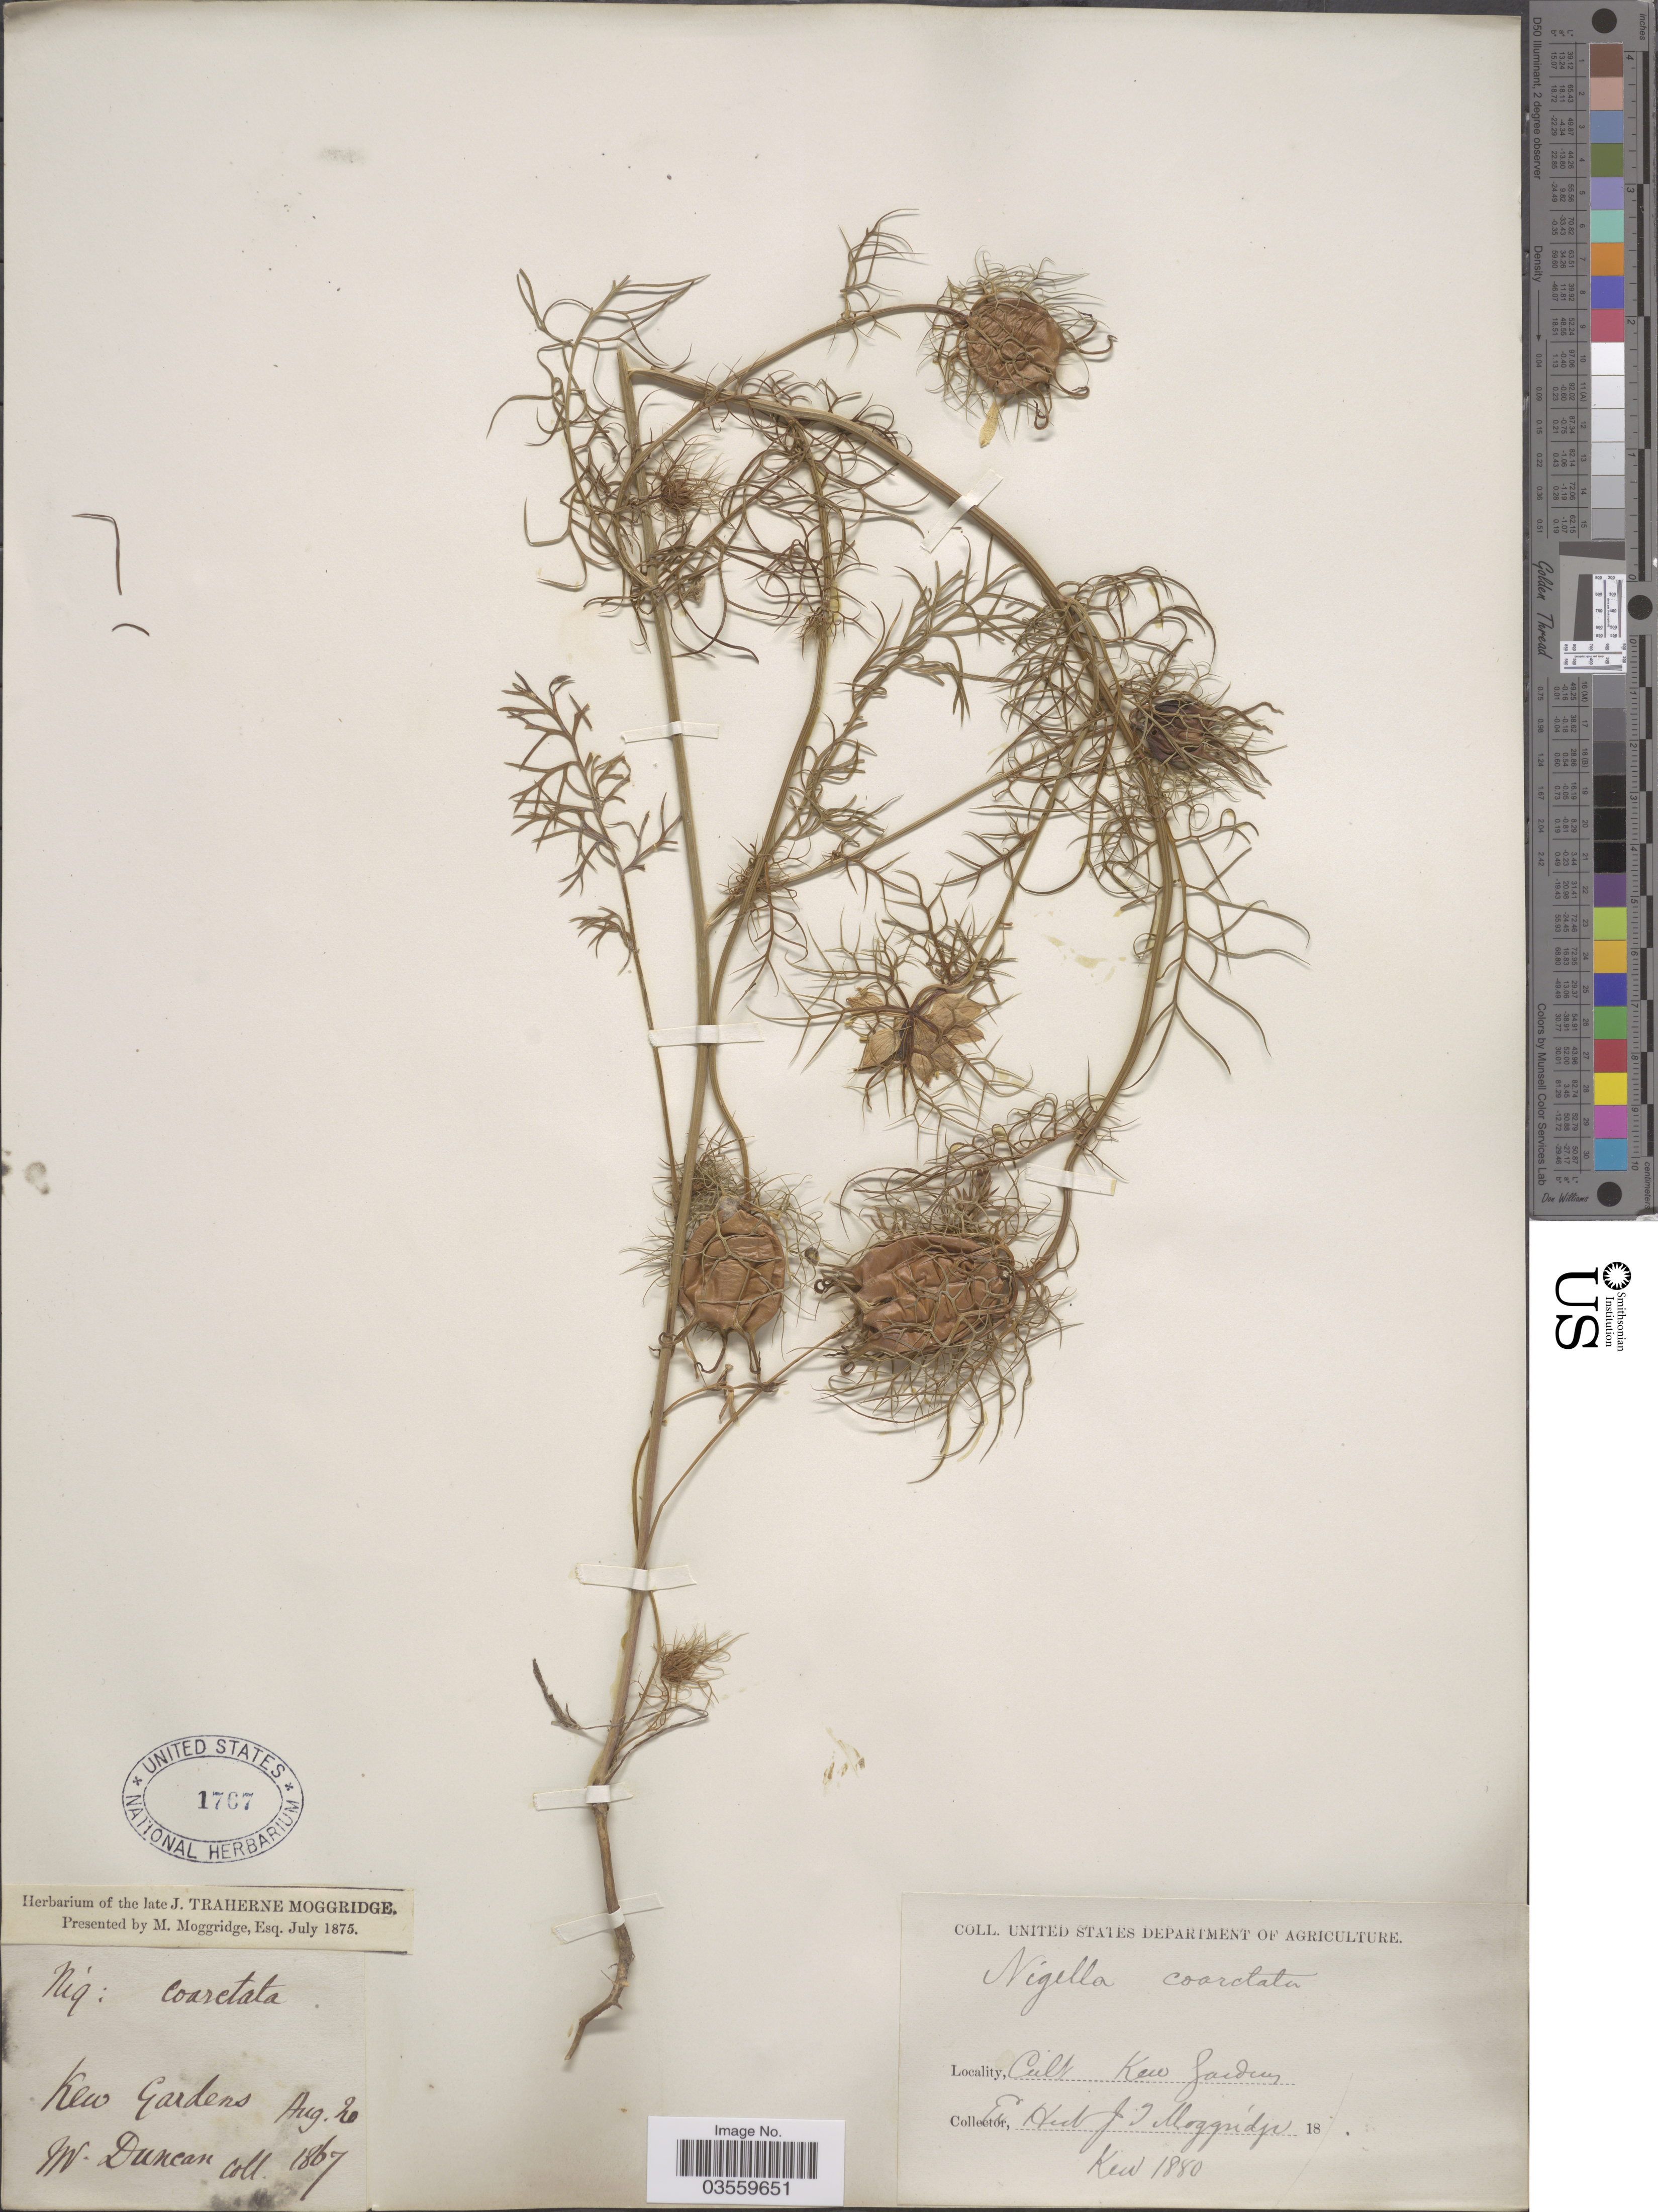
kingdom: Plantae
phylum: Tracheophyta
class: Magnoliopsida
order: Ranunculales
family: Ranunculaceae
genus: Nigella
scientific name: Nigella coarctata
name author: C.C. Gmel.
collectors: M. Duncan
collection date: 1867-08-20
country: United Kingdom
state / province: England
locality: Kew Gardens.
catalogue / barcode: US 1767